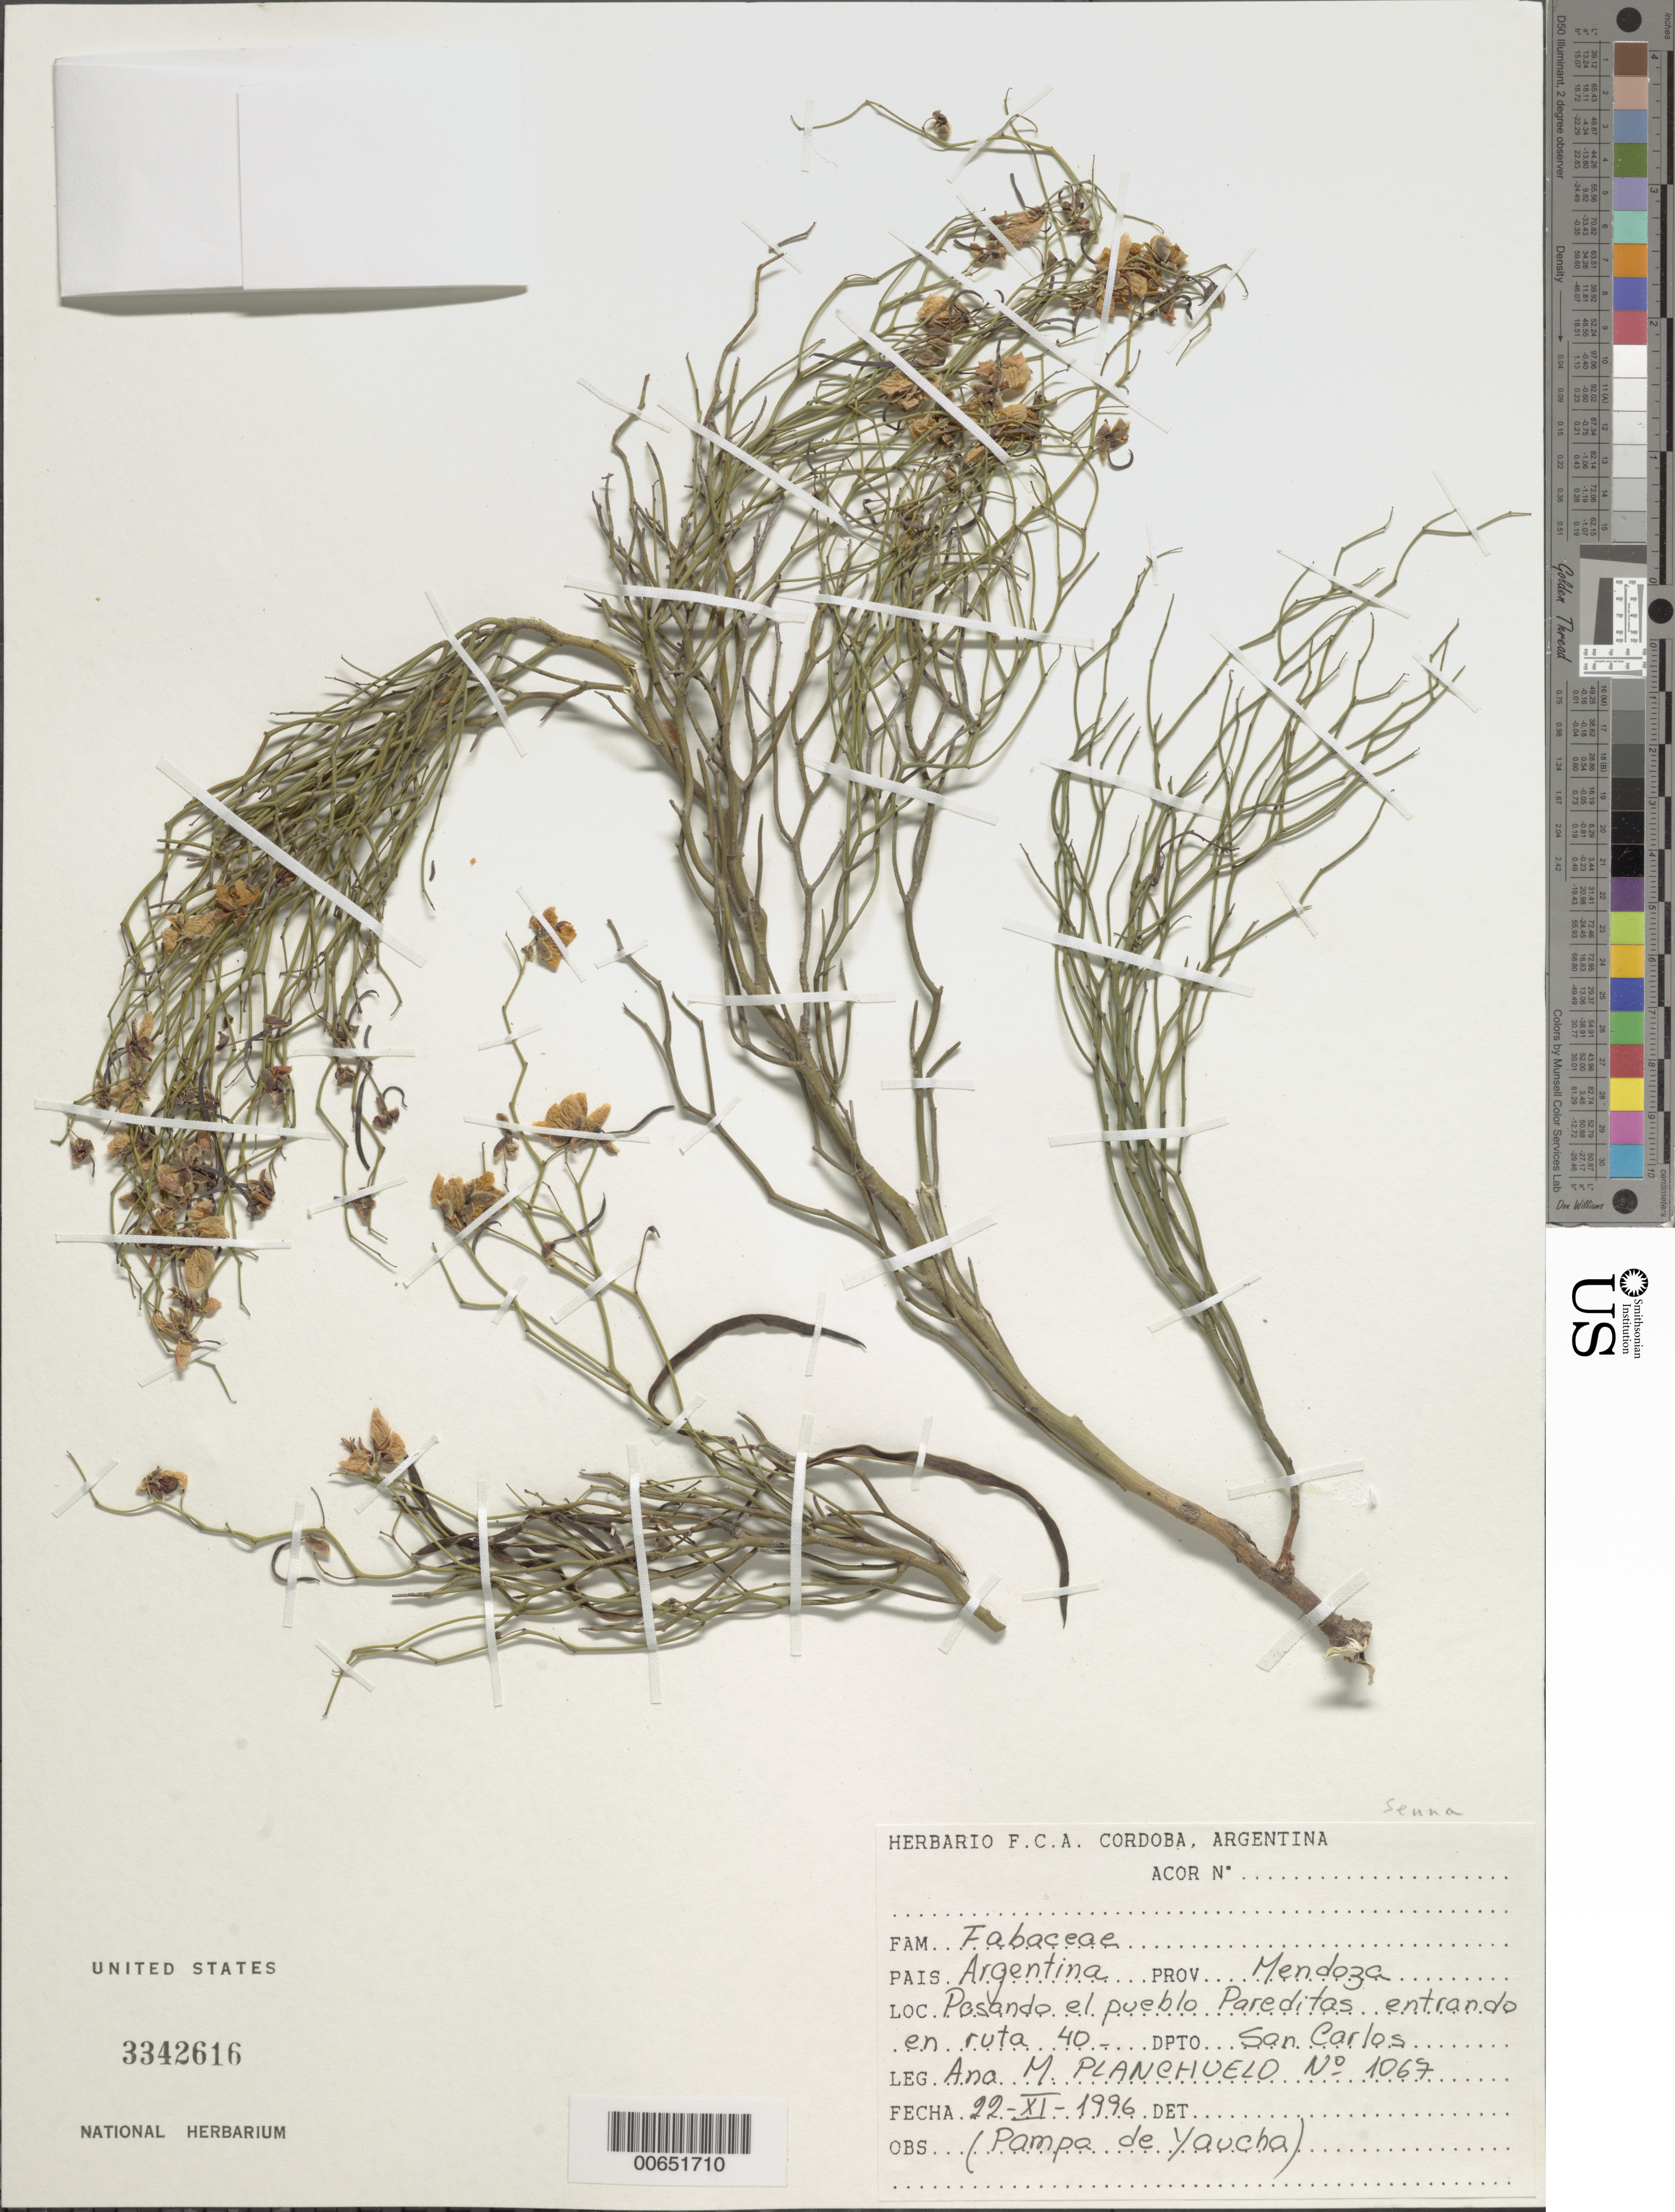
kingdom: Plantae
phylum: Tracheophyta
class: Magnoliopsida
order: Fabales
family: Fabaceae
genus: Senna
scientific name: Senna sp.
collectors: A. M. Planchuelo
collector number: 1067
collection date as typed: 22 Nov 1996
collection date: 1996-11-22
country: Argentina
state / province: Mendoza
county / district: San Carlos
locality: Posando el Peblo Paredotas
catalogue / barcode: US 3342616